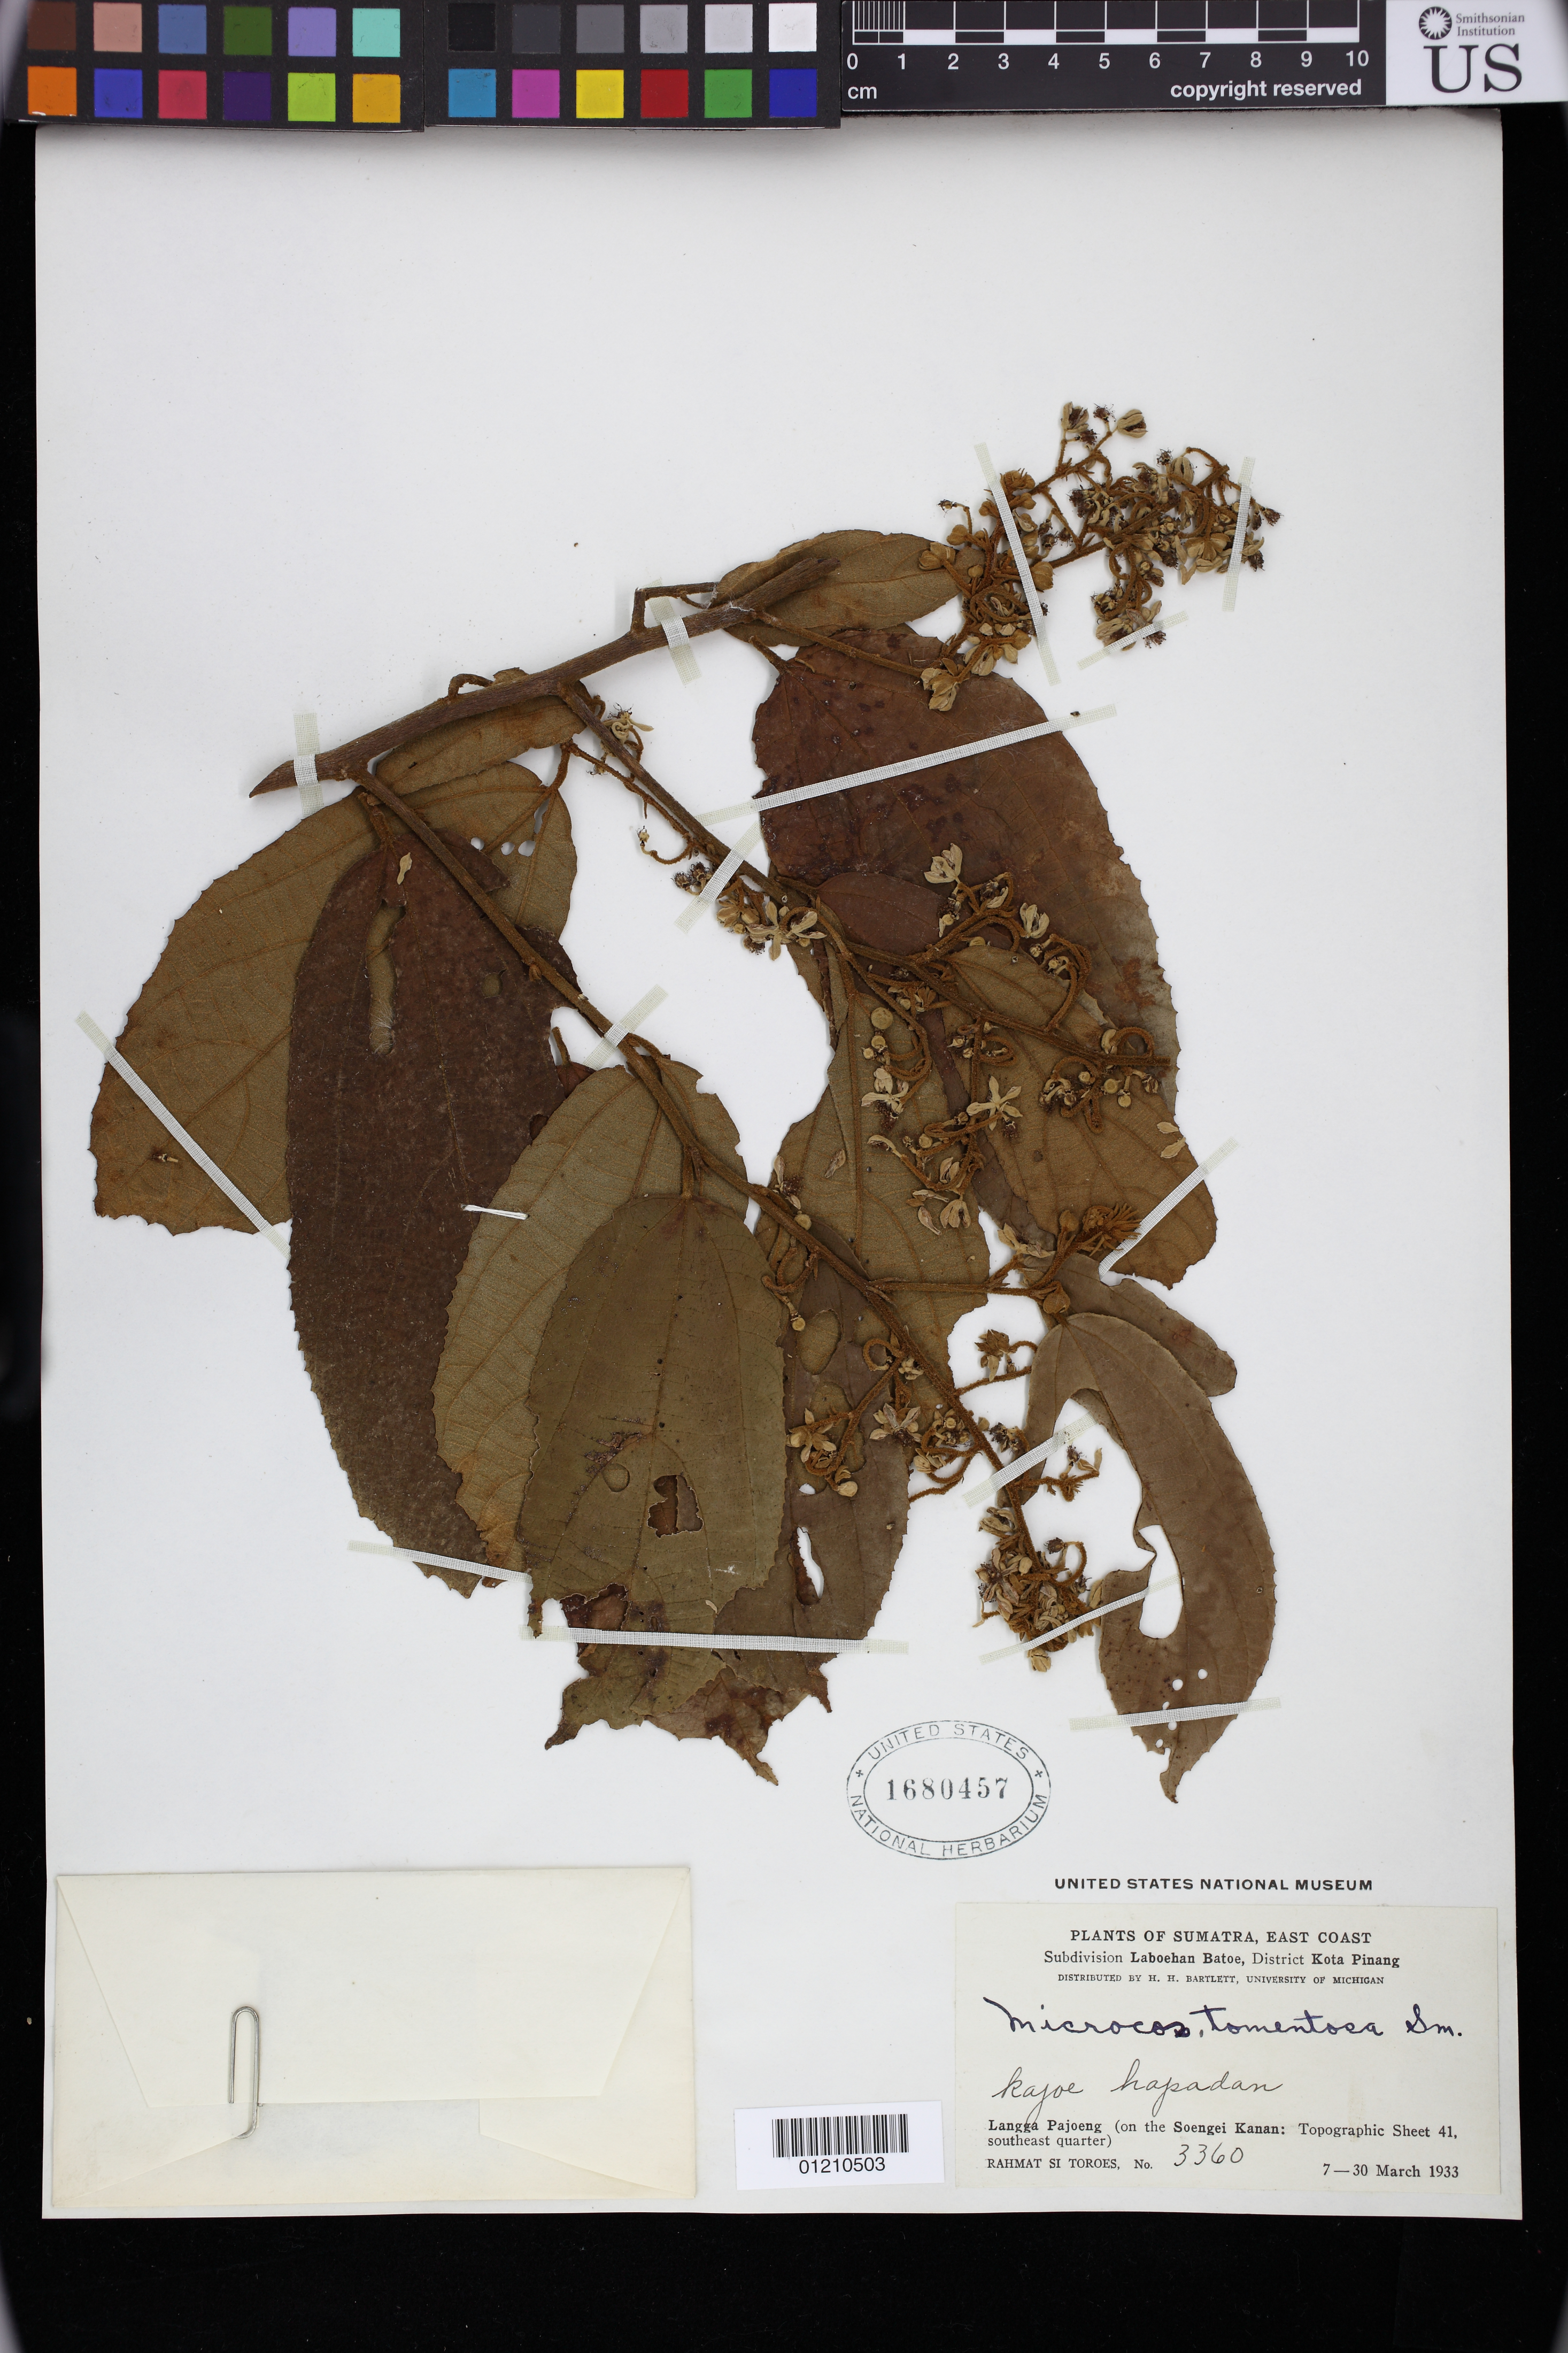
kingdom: Plantae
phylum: Tracheophyta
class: Magnoliopsida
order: Malvales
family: Malvaceae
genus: Microcos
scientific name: Microcos tomentosa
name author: Sm.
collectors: Rahmat Si Boeea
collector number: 3360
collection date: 1933-03-07/1933-03-30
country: Indonesia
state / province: Sumatra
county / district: Sumatera Utara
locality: Langgapajung [[Langga Pajoeng]] (on the Soengei Kanan: Topographic Sheet 41, southeast quarter)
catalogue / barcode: US 1680457